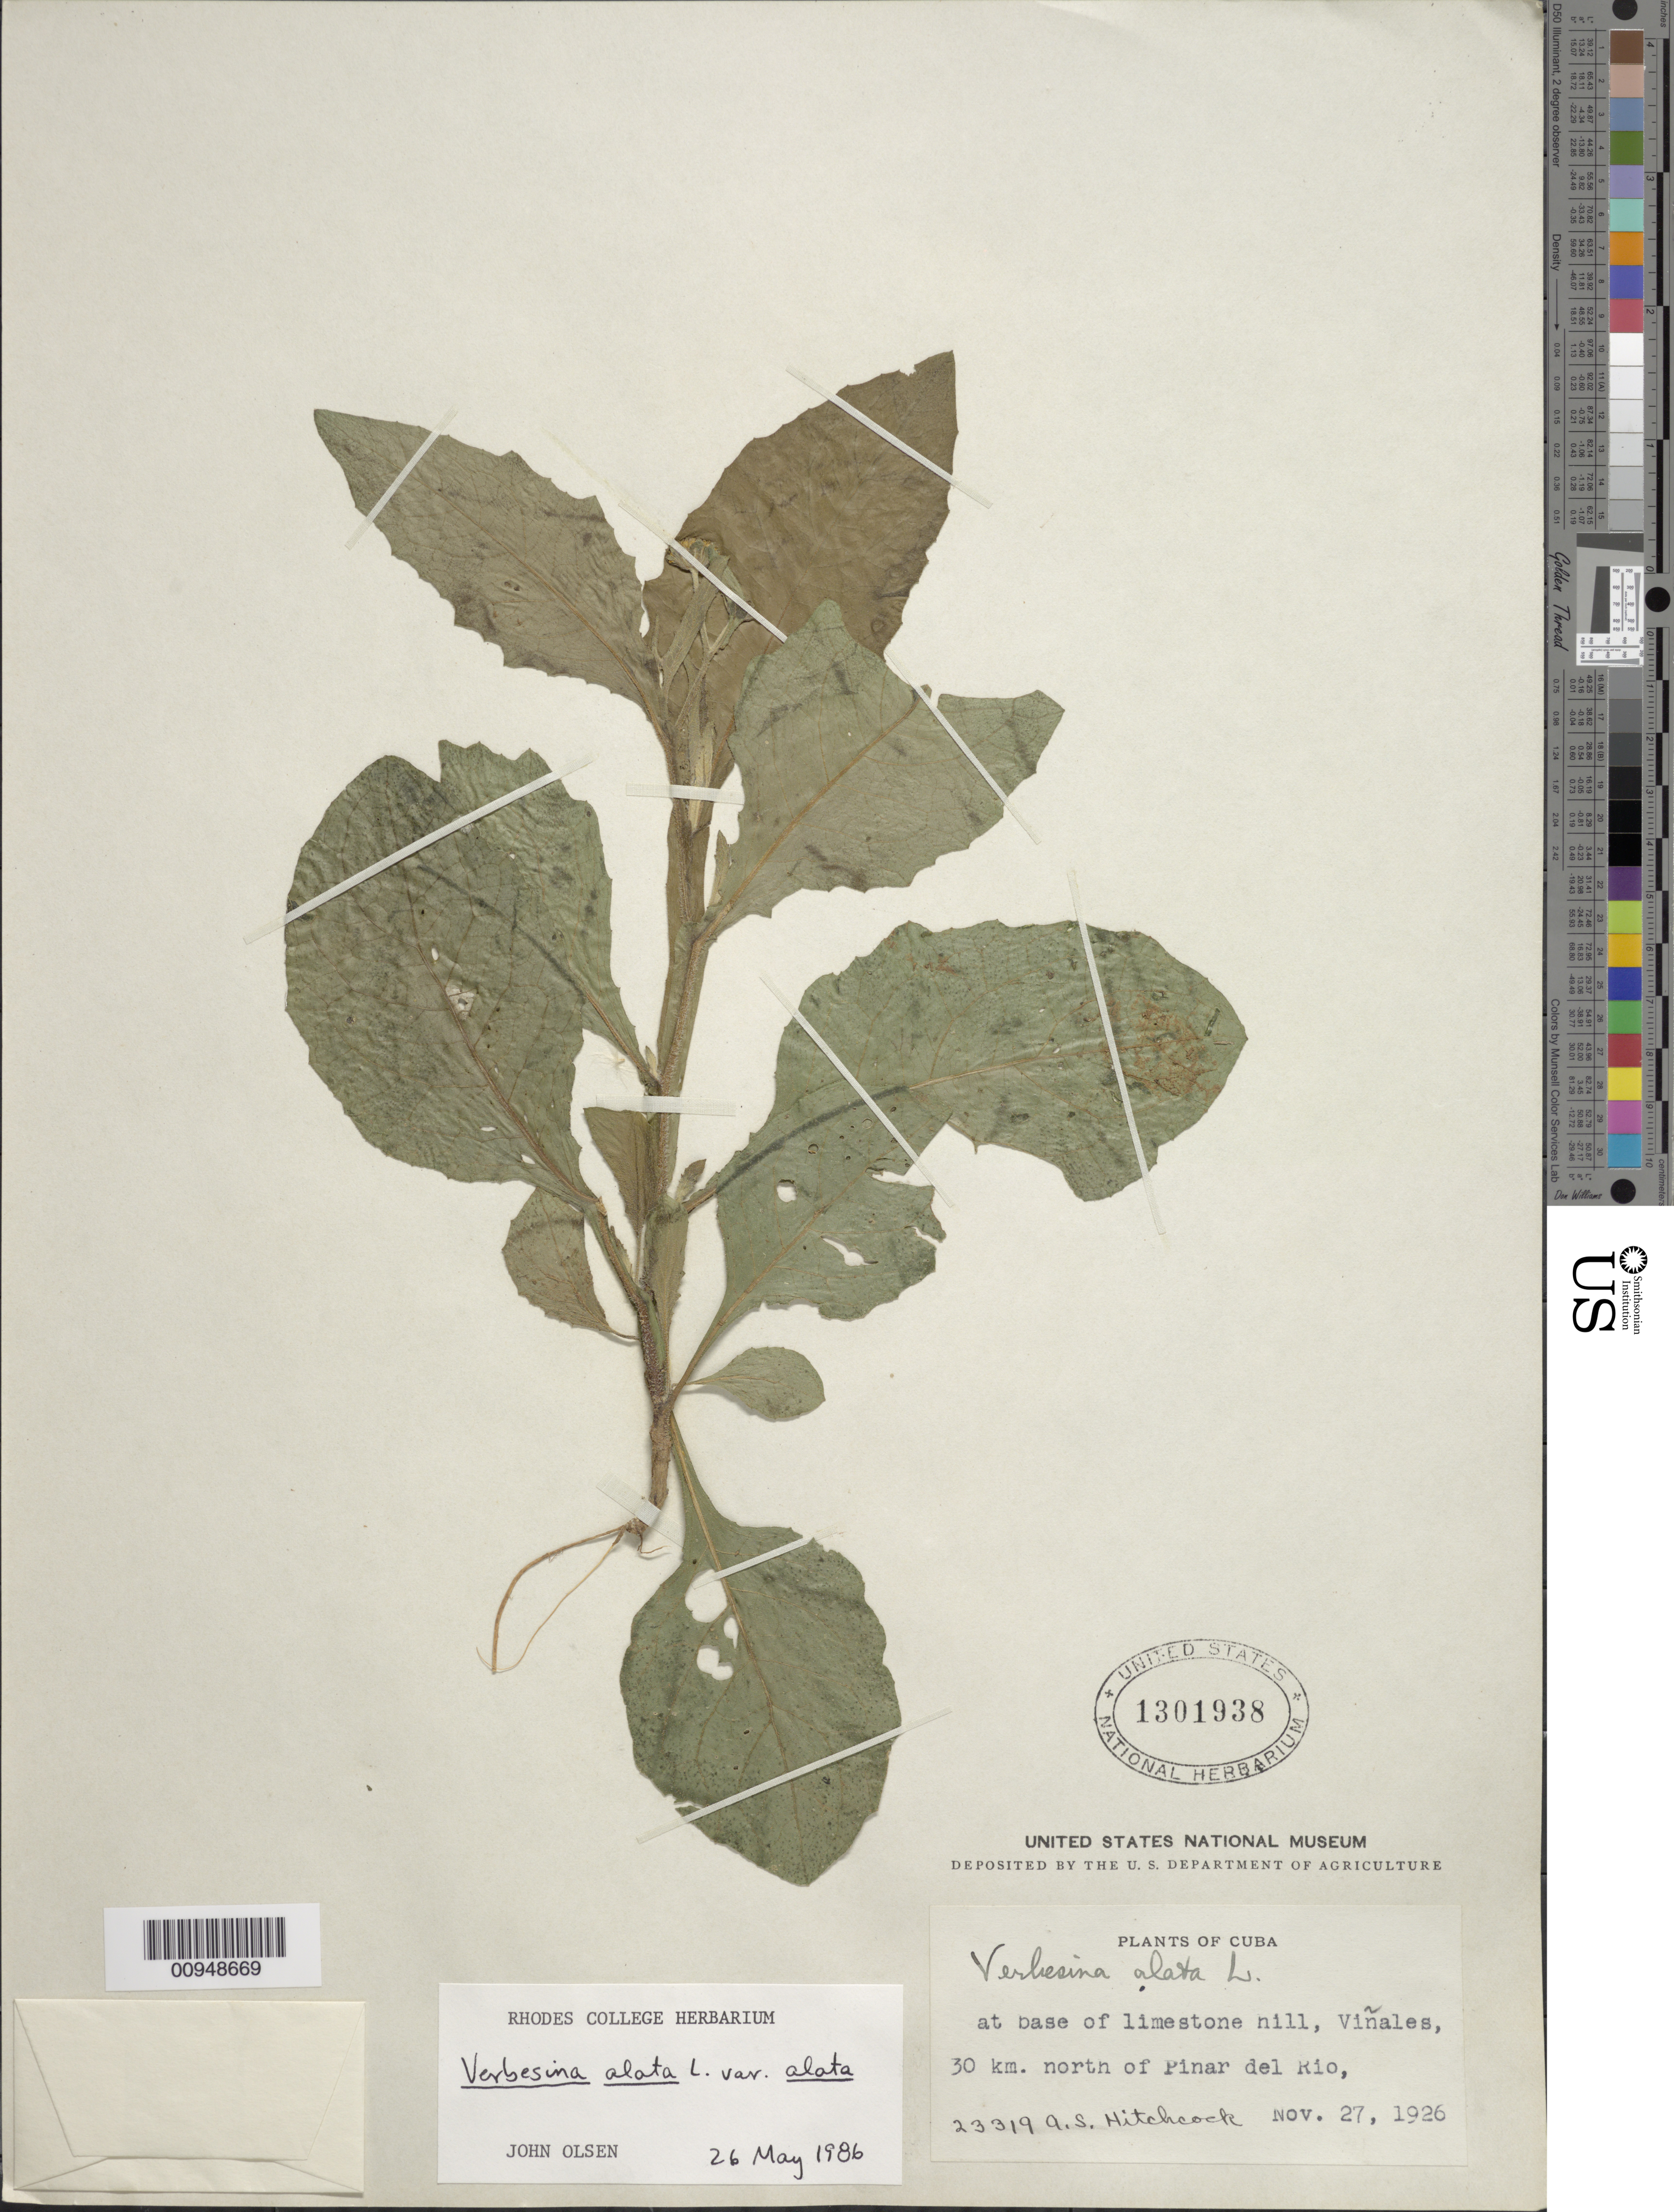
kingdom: Plantae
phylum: Tracheophyta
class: Magnoliopsida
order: Asterales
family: Asteraceae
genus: Verbesina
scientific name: Verbesina alata var. alata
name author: L.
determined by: Olsen, J.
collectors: A. S. Hitchcock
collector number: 23319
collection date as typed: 27 Nov 1926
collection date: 1926-11-27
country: Cuba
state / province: Pinar del Rio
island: Cuba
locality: At base of limestone hill, Viñales, 30 km N of Pinar del Rio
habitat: Limestone hill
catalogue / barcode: US 1301938